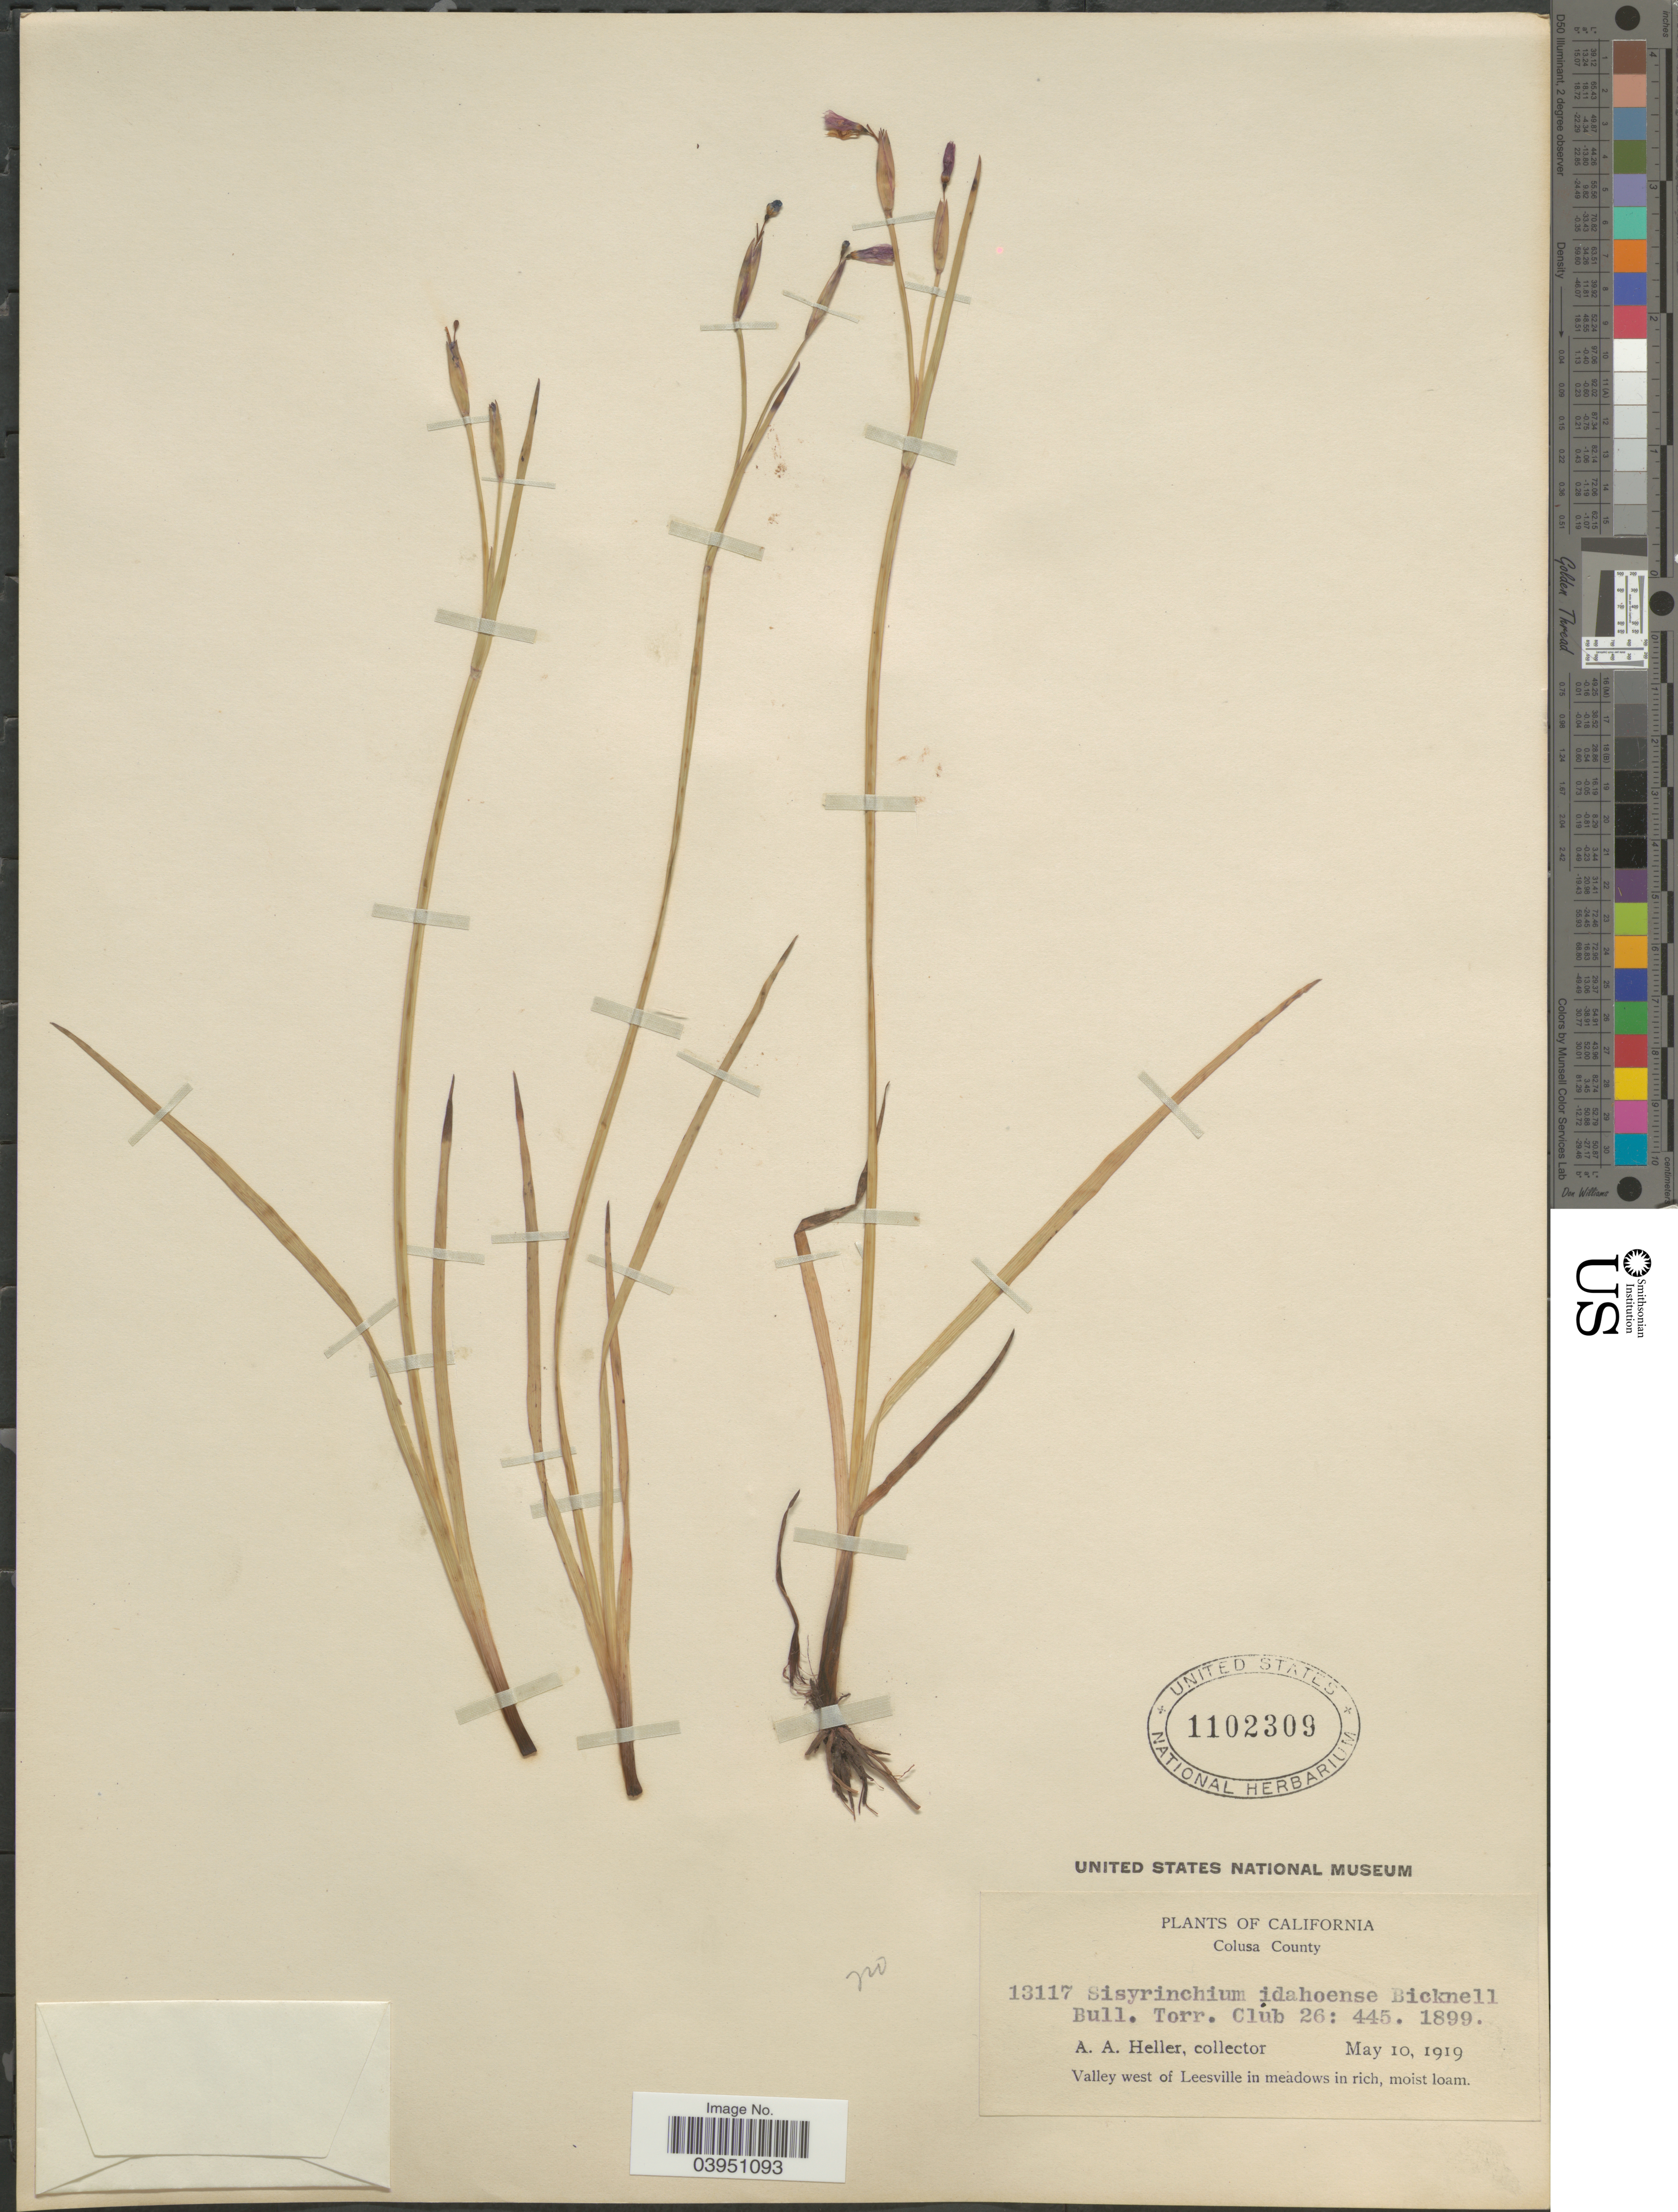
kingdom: Plantae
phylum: Tracheophyta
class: Liliopsida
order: Asparagales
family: Iridaceae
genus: Sisyrinchium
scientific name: Sisyrinchium idahoense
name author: E.P. Bicknell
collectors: A. A. Heller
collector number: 13117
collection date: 1919-05-10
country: United States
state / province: California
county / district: Colusa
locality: Colusa County. Valley west of Leesville in meadows in rich, moist loam.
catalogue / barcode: US 1102309